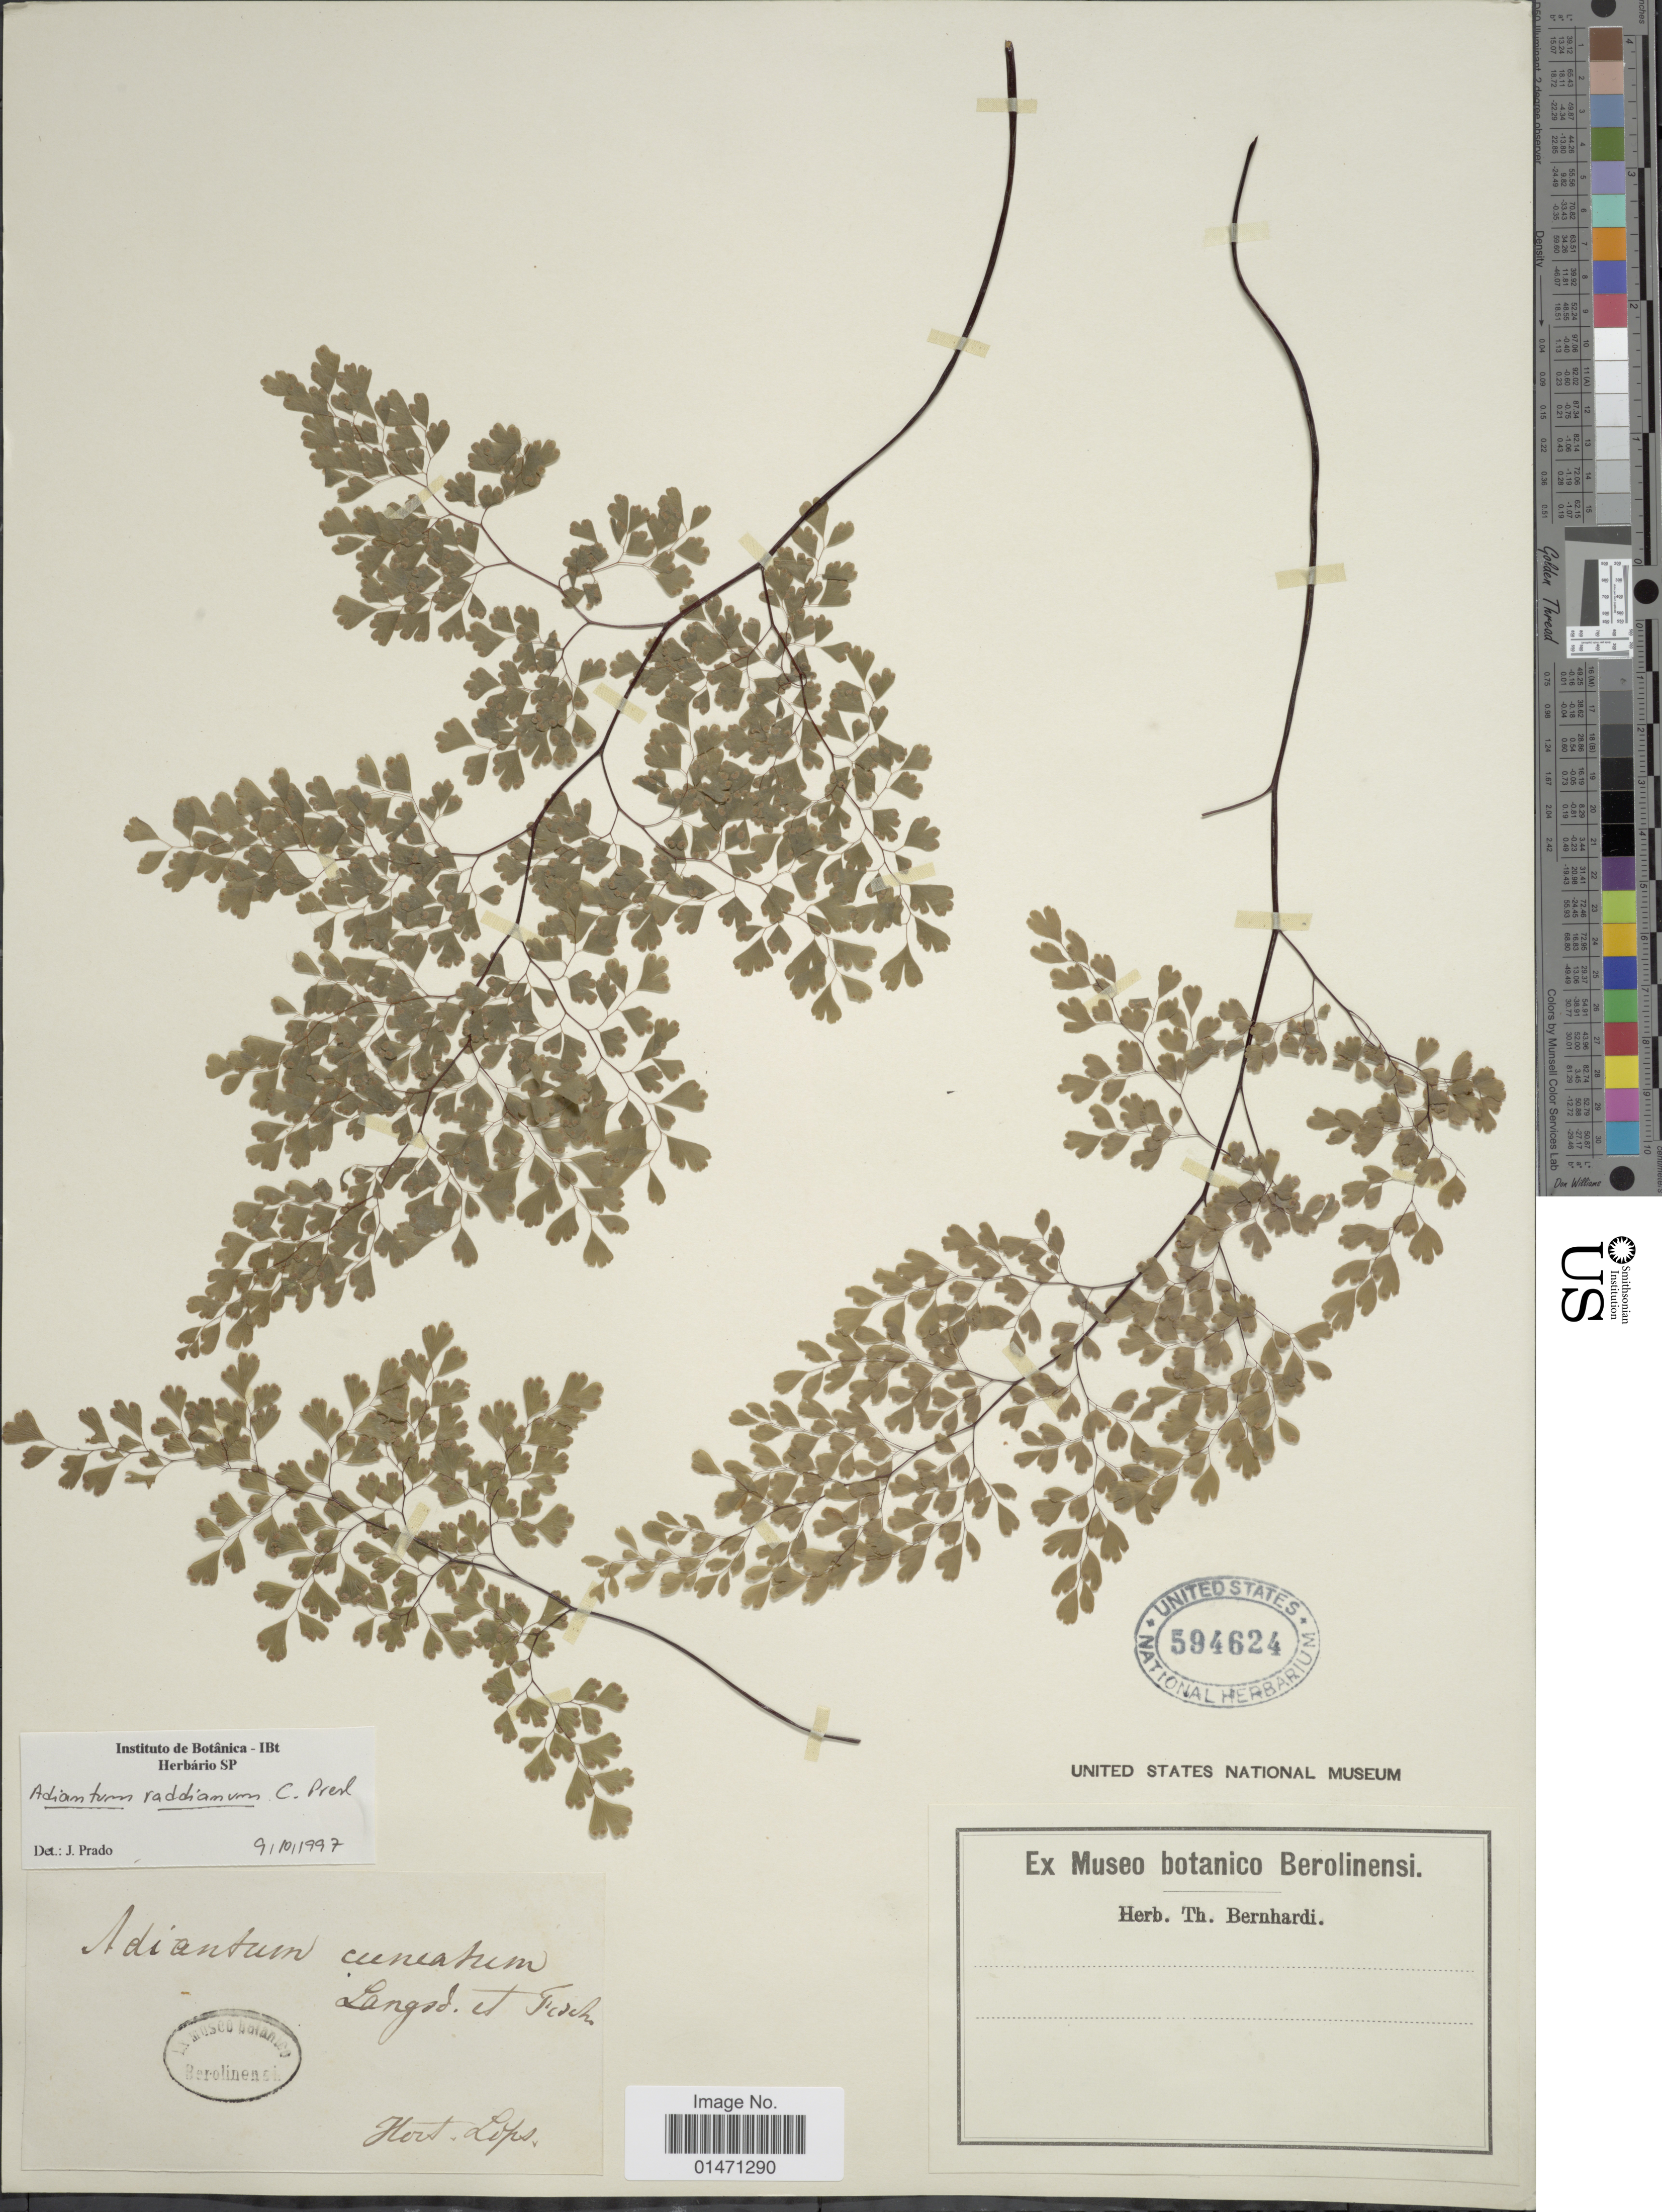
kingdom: Plantae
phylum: Tracheophyta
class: Polypodiopsida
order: Polypodiales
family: Pteridaceae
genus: Adiantum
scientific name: Adiantum raddianum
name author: C. Presl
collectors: ex herb. Bernhardi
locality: Hort Lops [interpreted]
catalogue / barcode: US 594624